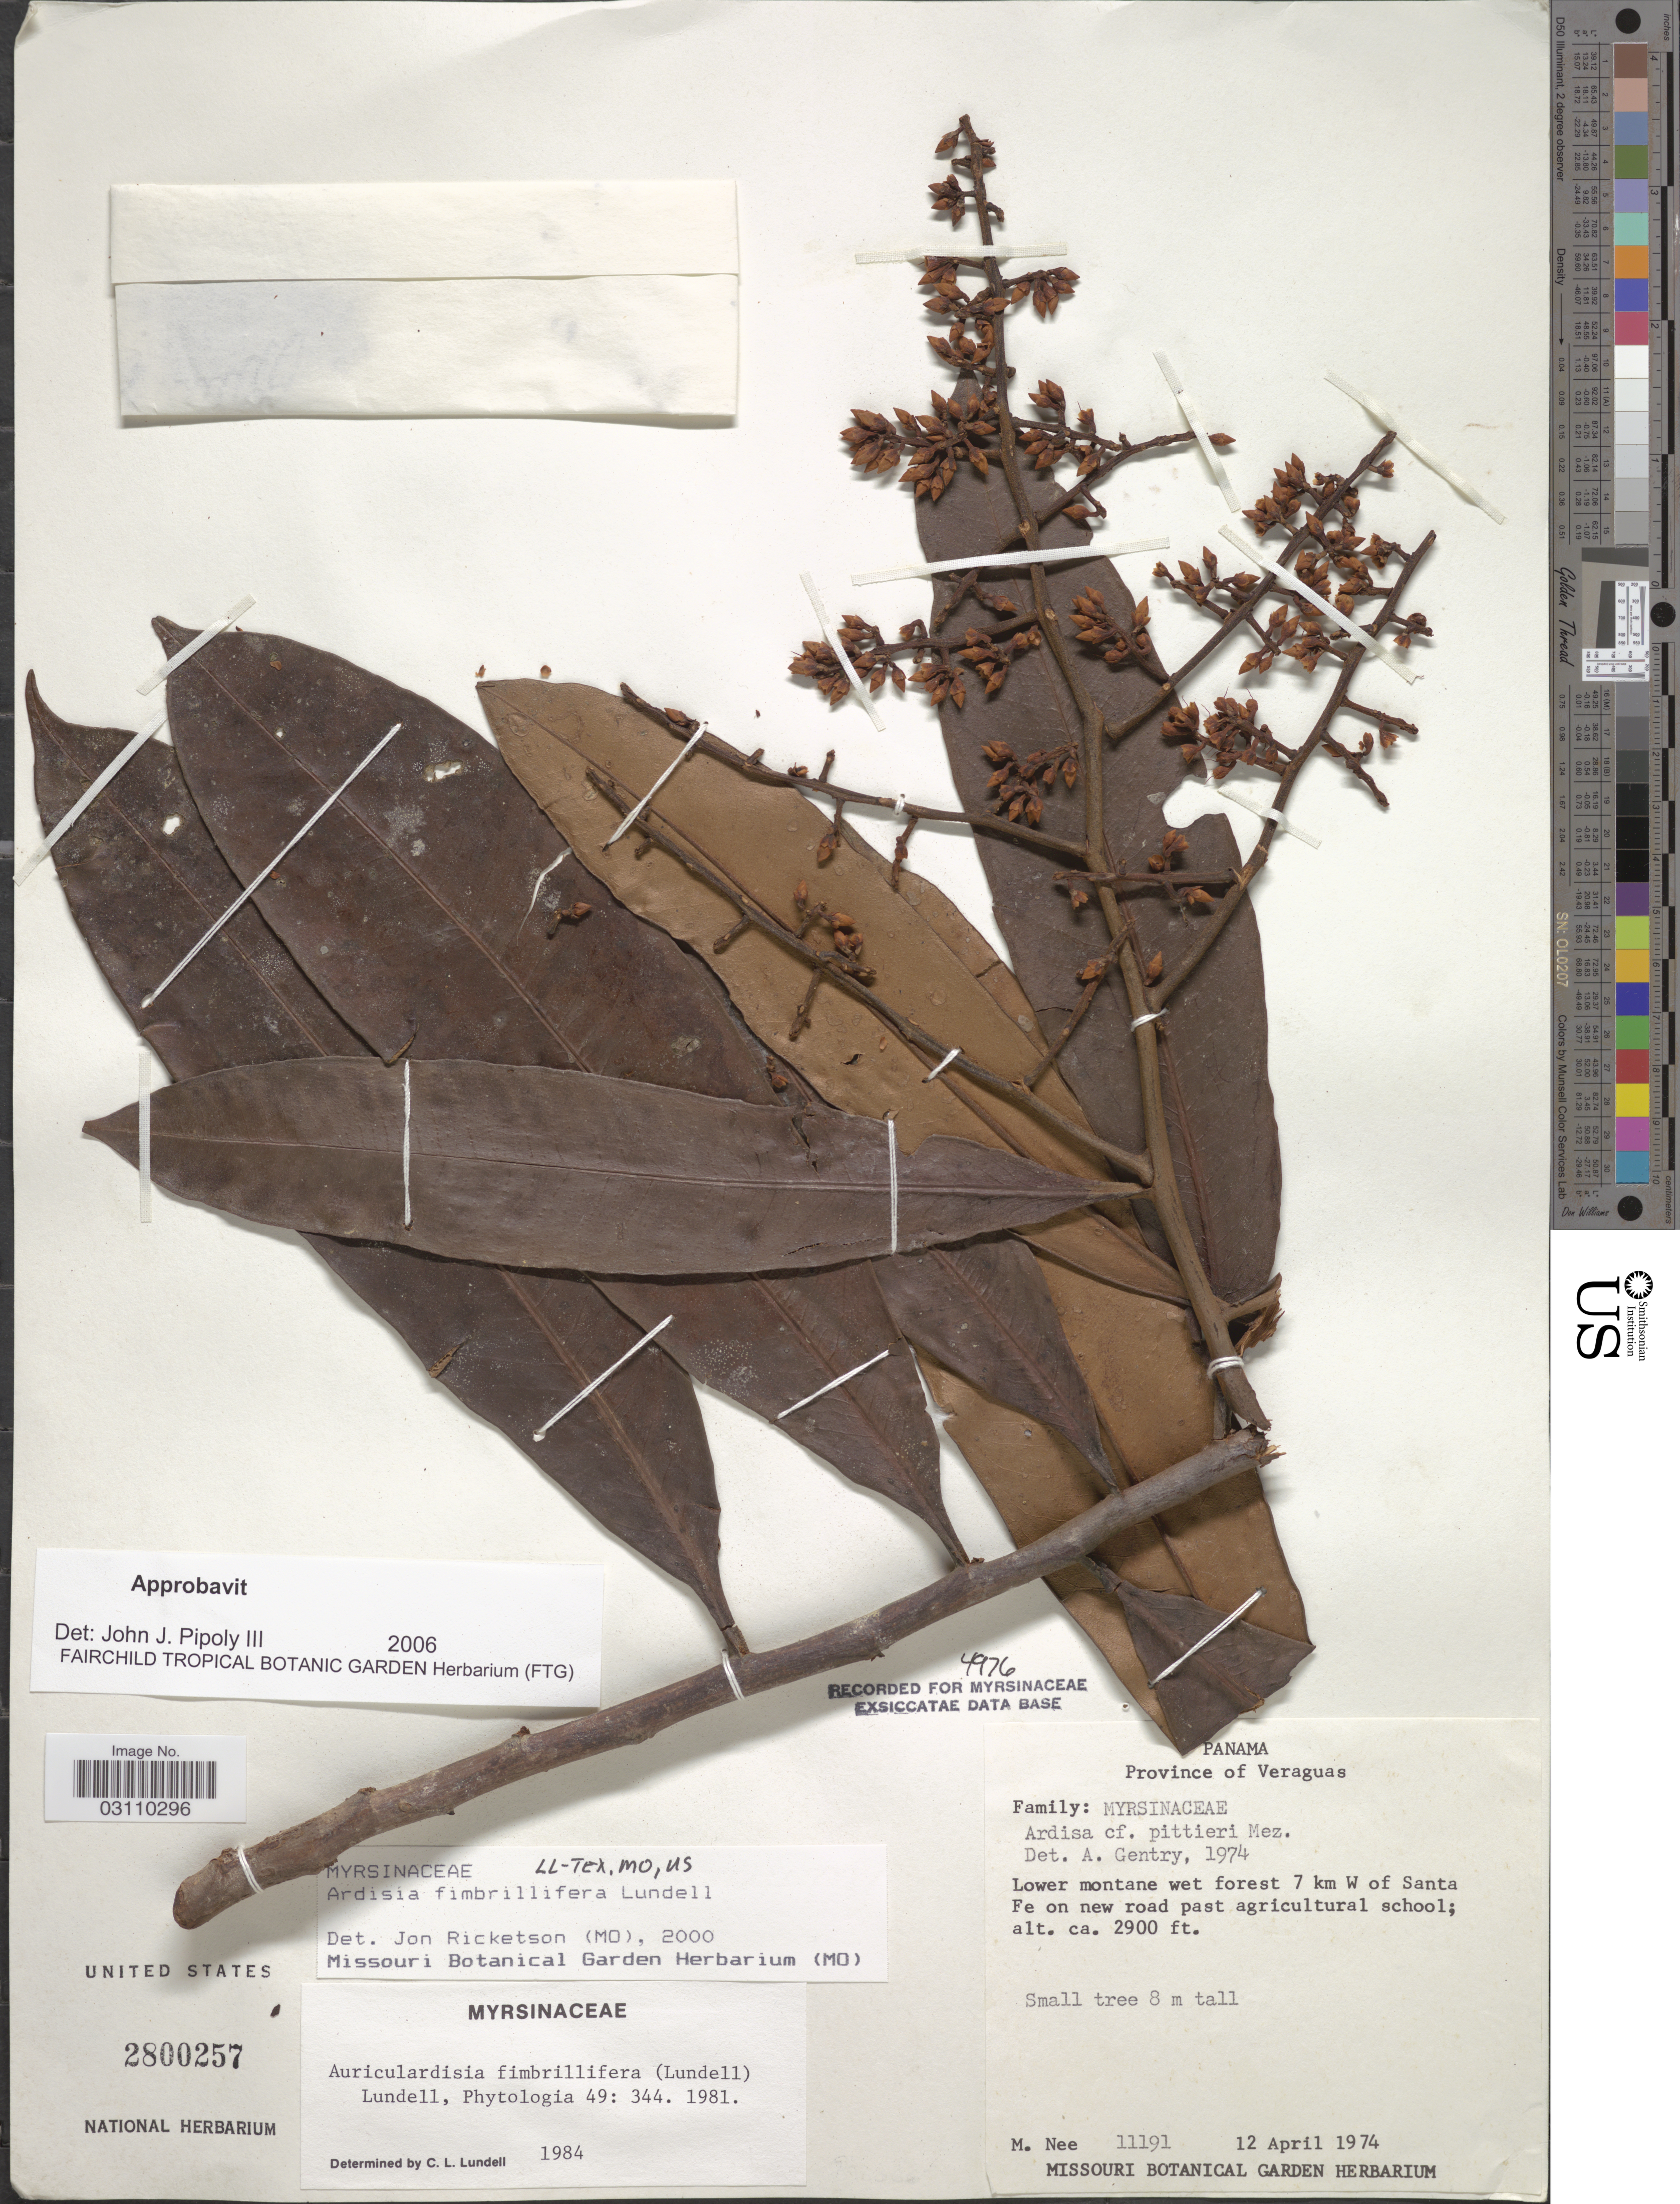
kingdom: Plantae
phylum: Tracheophyta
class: Magnoliopsida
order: Ericales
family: Primulaceae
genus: Ardisia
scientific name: Ardisia fimbrillifera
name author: Lundell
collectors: M. Nee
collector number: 11191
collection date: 1974-04-12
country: Panama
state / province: Veraguas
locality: Lower montane wet forest 7 km W of Santa Fe on new road past agricultural school.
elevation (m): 884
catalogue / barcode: US 2800257